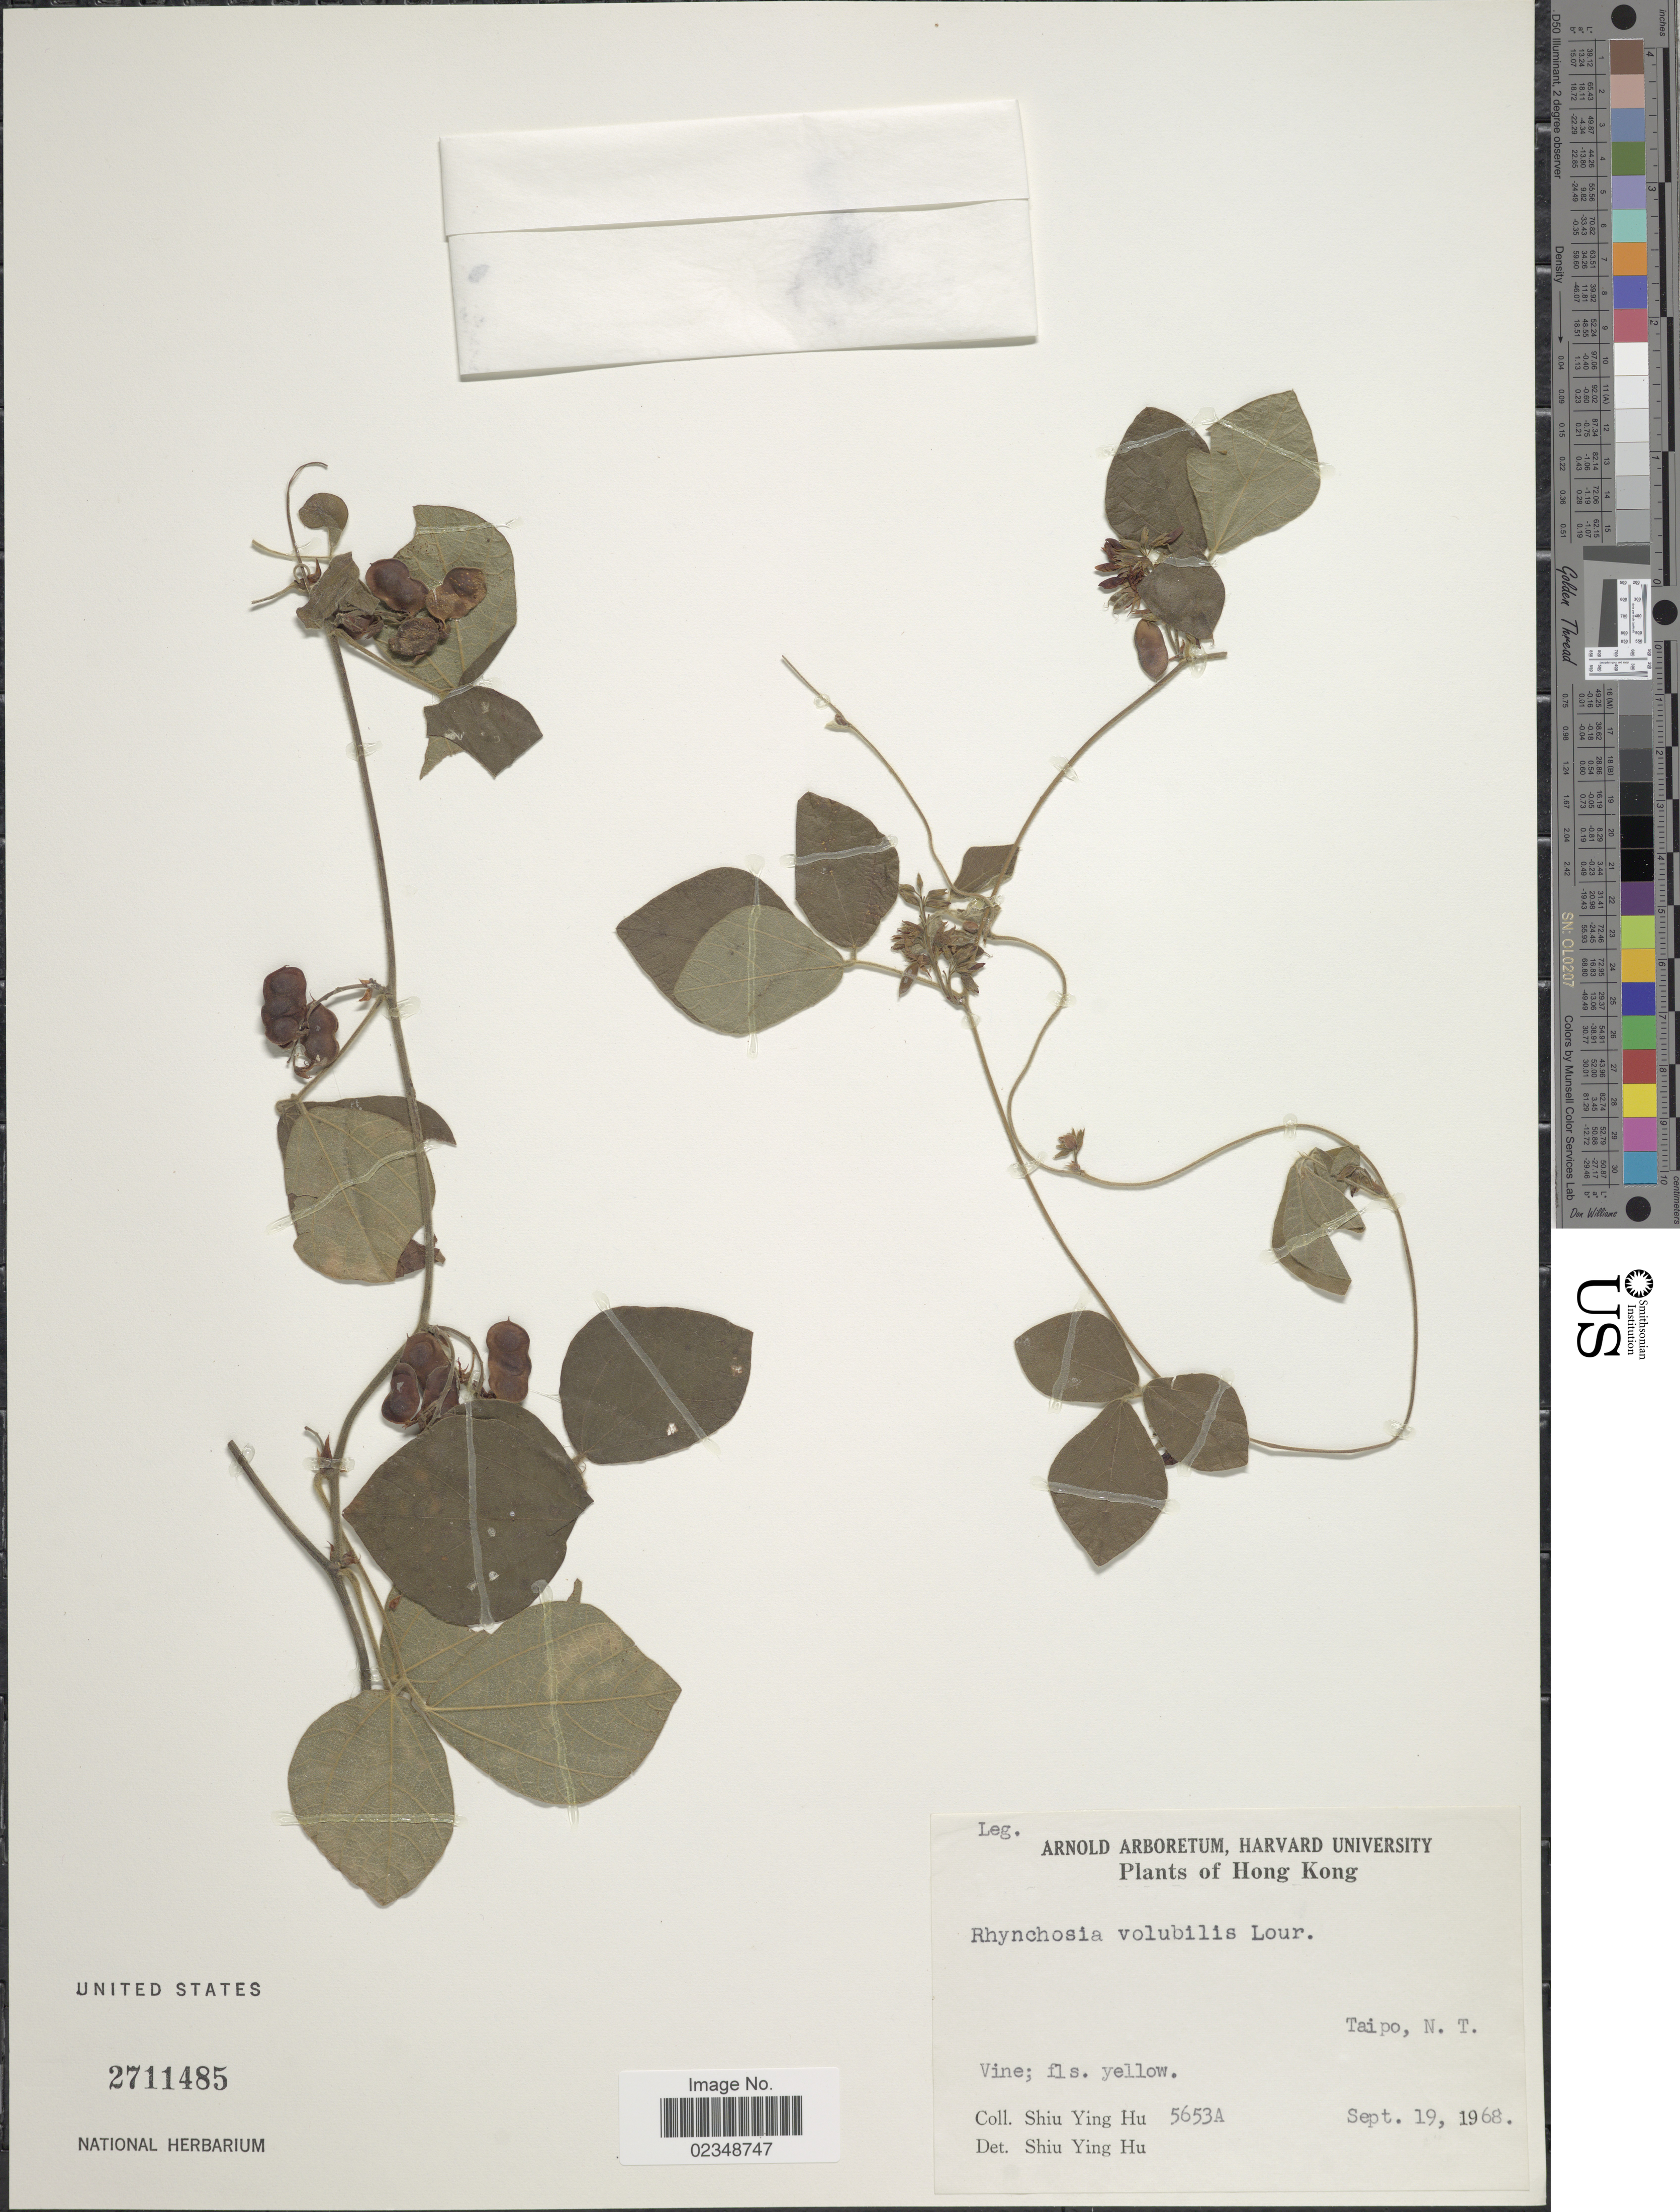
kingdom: Plantae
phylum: Tracheophyta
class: Magnoliopsida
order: Fabales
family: Fabaceae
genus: Rhynchosia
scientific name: Rhynchosia volubilis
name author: (Michx.) Wood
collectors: S. Y. Hu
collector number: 5653A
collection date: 1968-09-19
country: China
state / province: Hong Kong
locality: Taipo, N.T.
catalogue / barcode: US 2711485